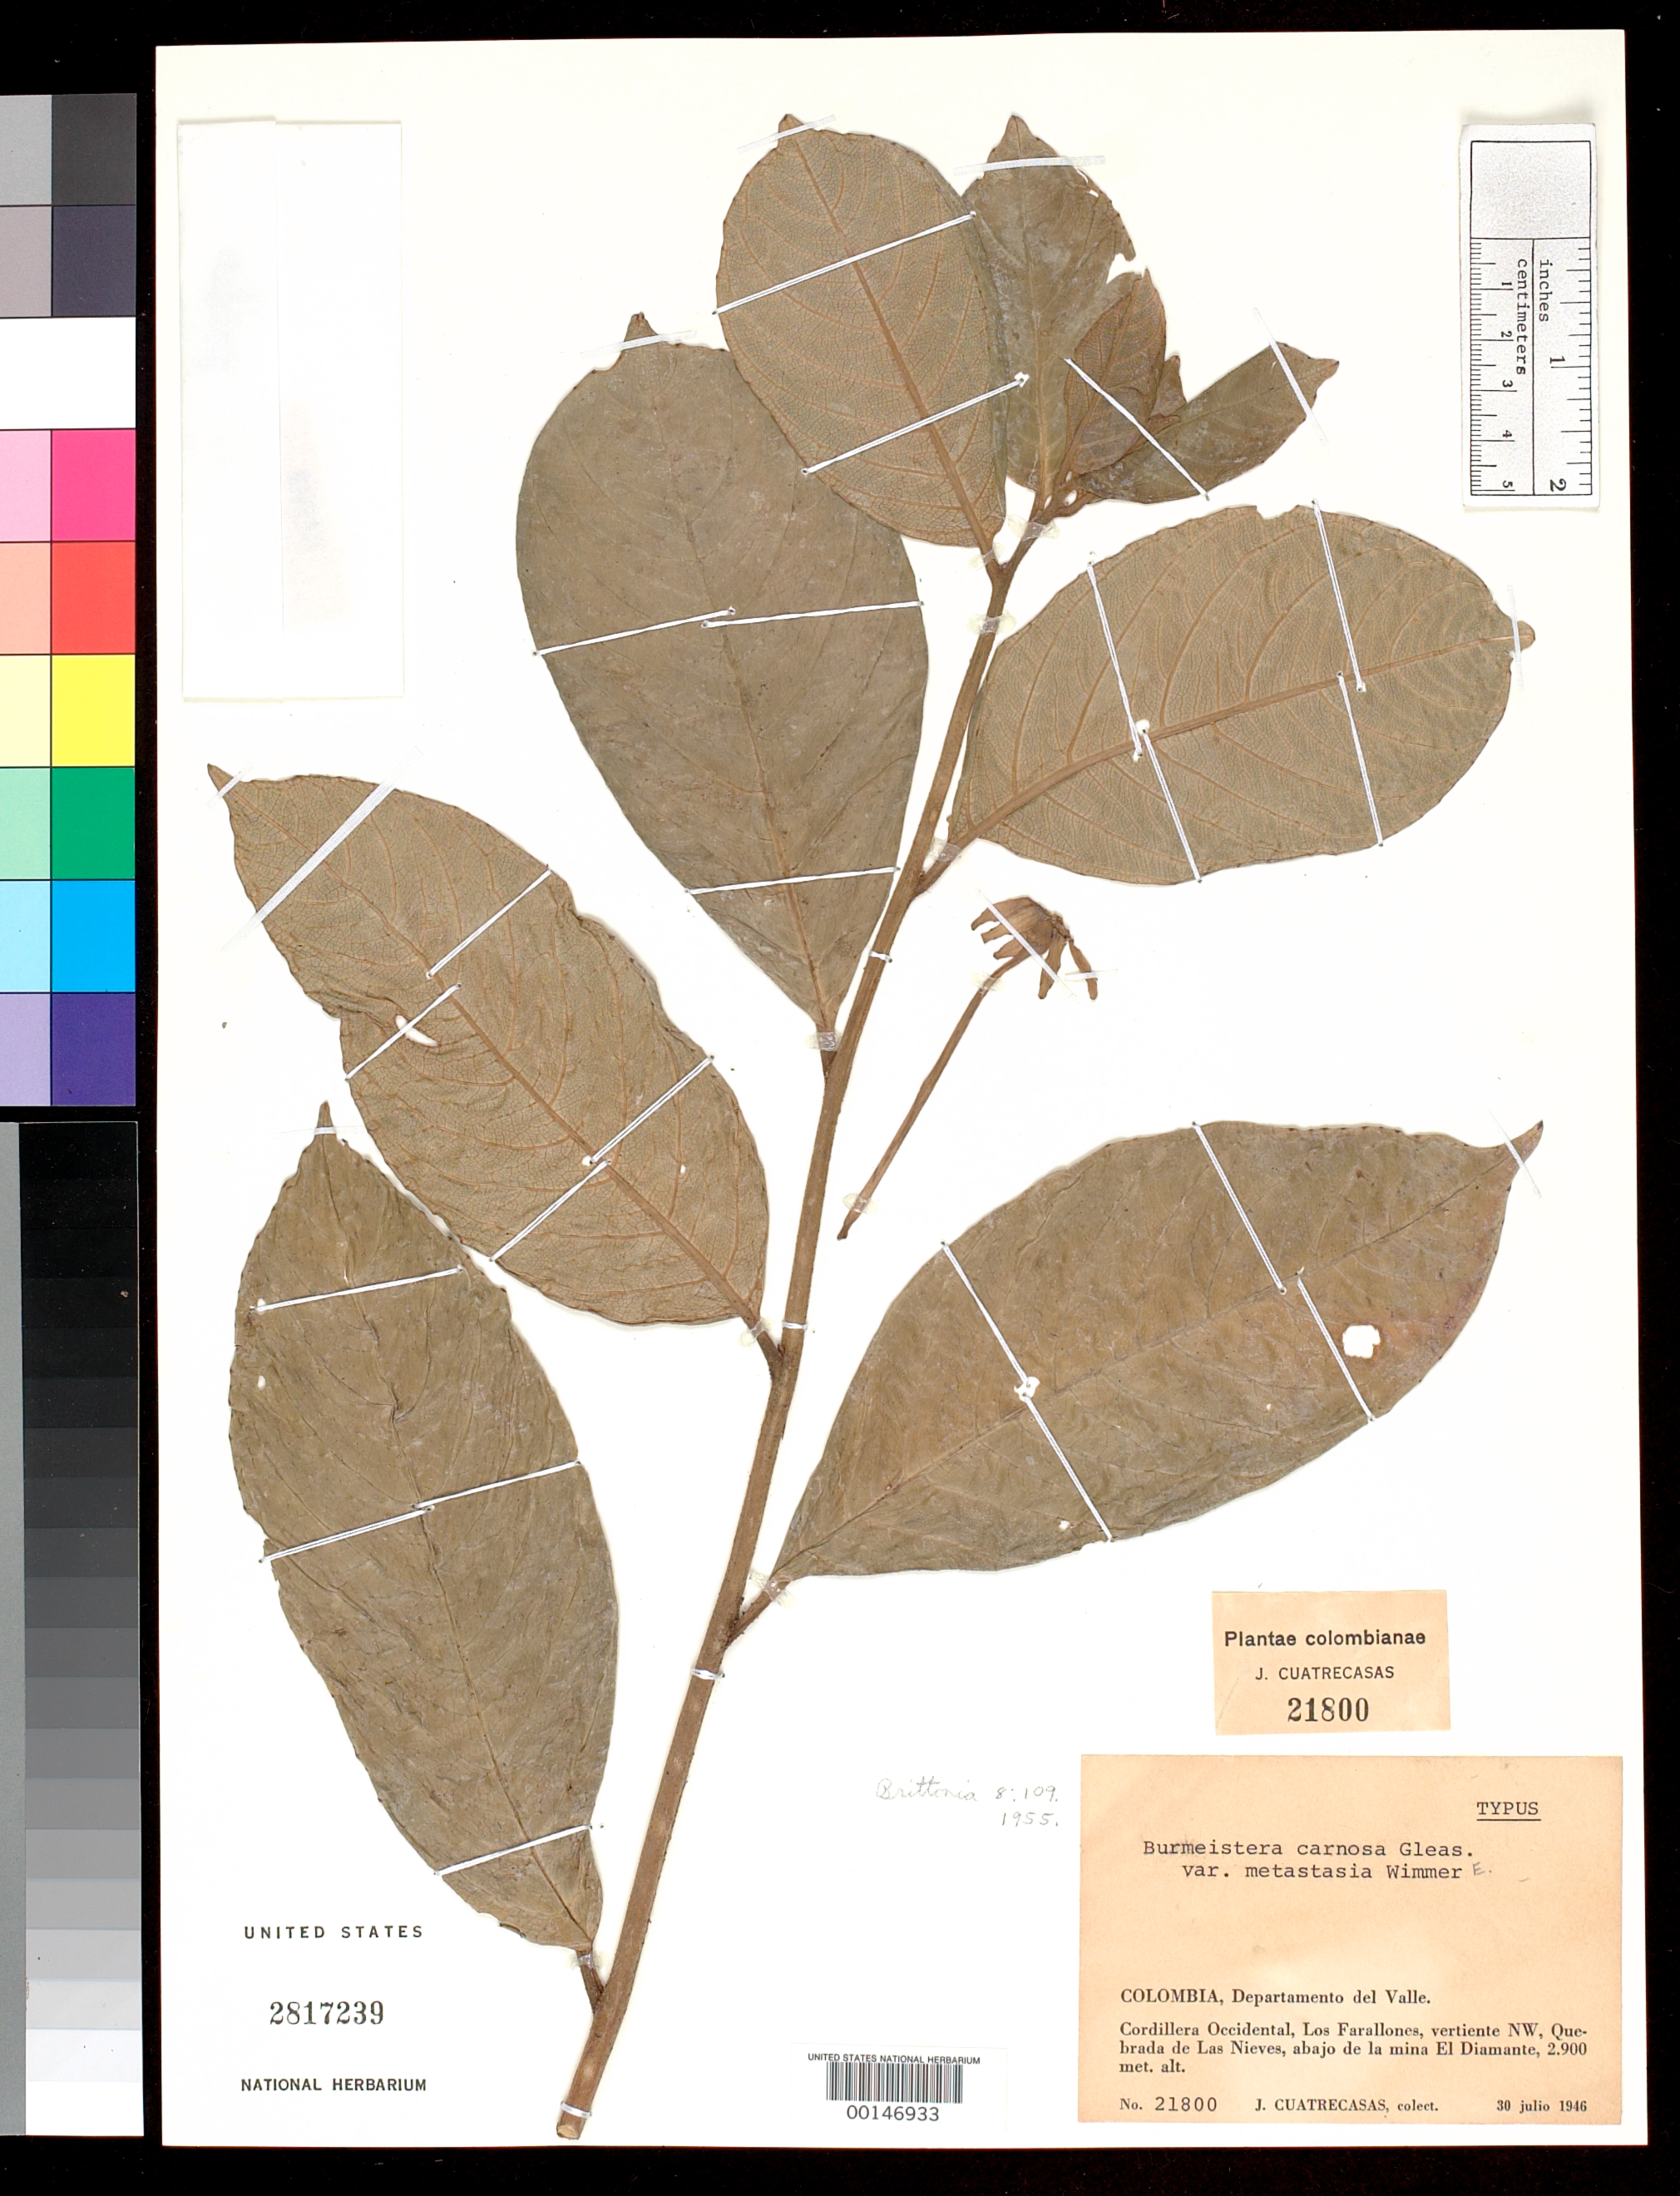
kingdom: Plantae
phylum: Tracheophyta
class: Magnoliopsida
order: Asterales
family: Campanulaceae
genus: Burmeistera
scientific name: Burmeistera carnosa var. metastasia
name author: E. Wimm.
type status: Type Collection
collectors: J. Cuatrecasas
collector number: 21800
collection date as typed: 30 Jul 1946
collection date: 1946-07-30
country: Colombia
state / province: Valle del Cauca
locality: Los Farallones, Quebrada de las Nieves below La Mina El Diamante.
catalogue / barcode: US 2817239